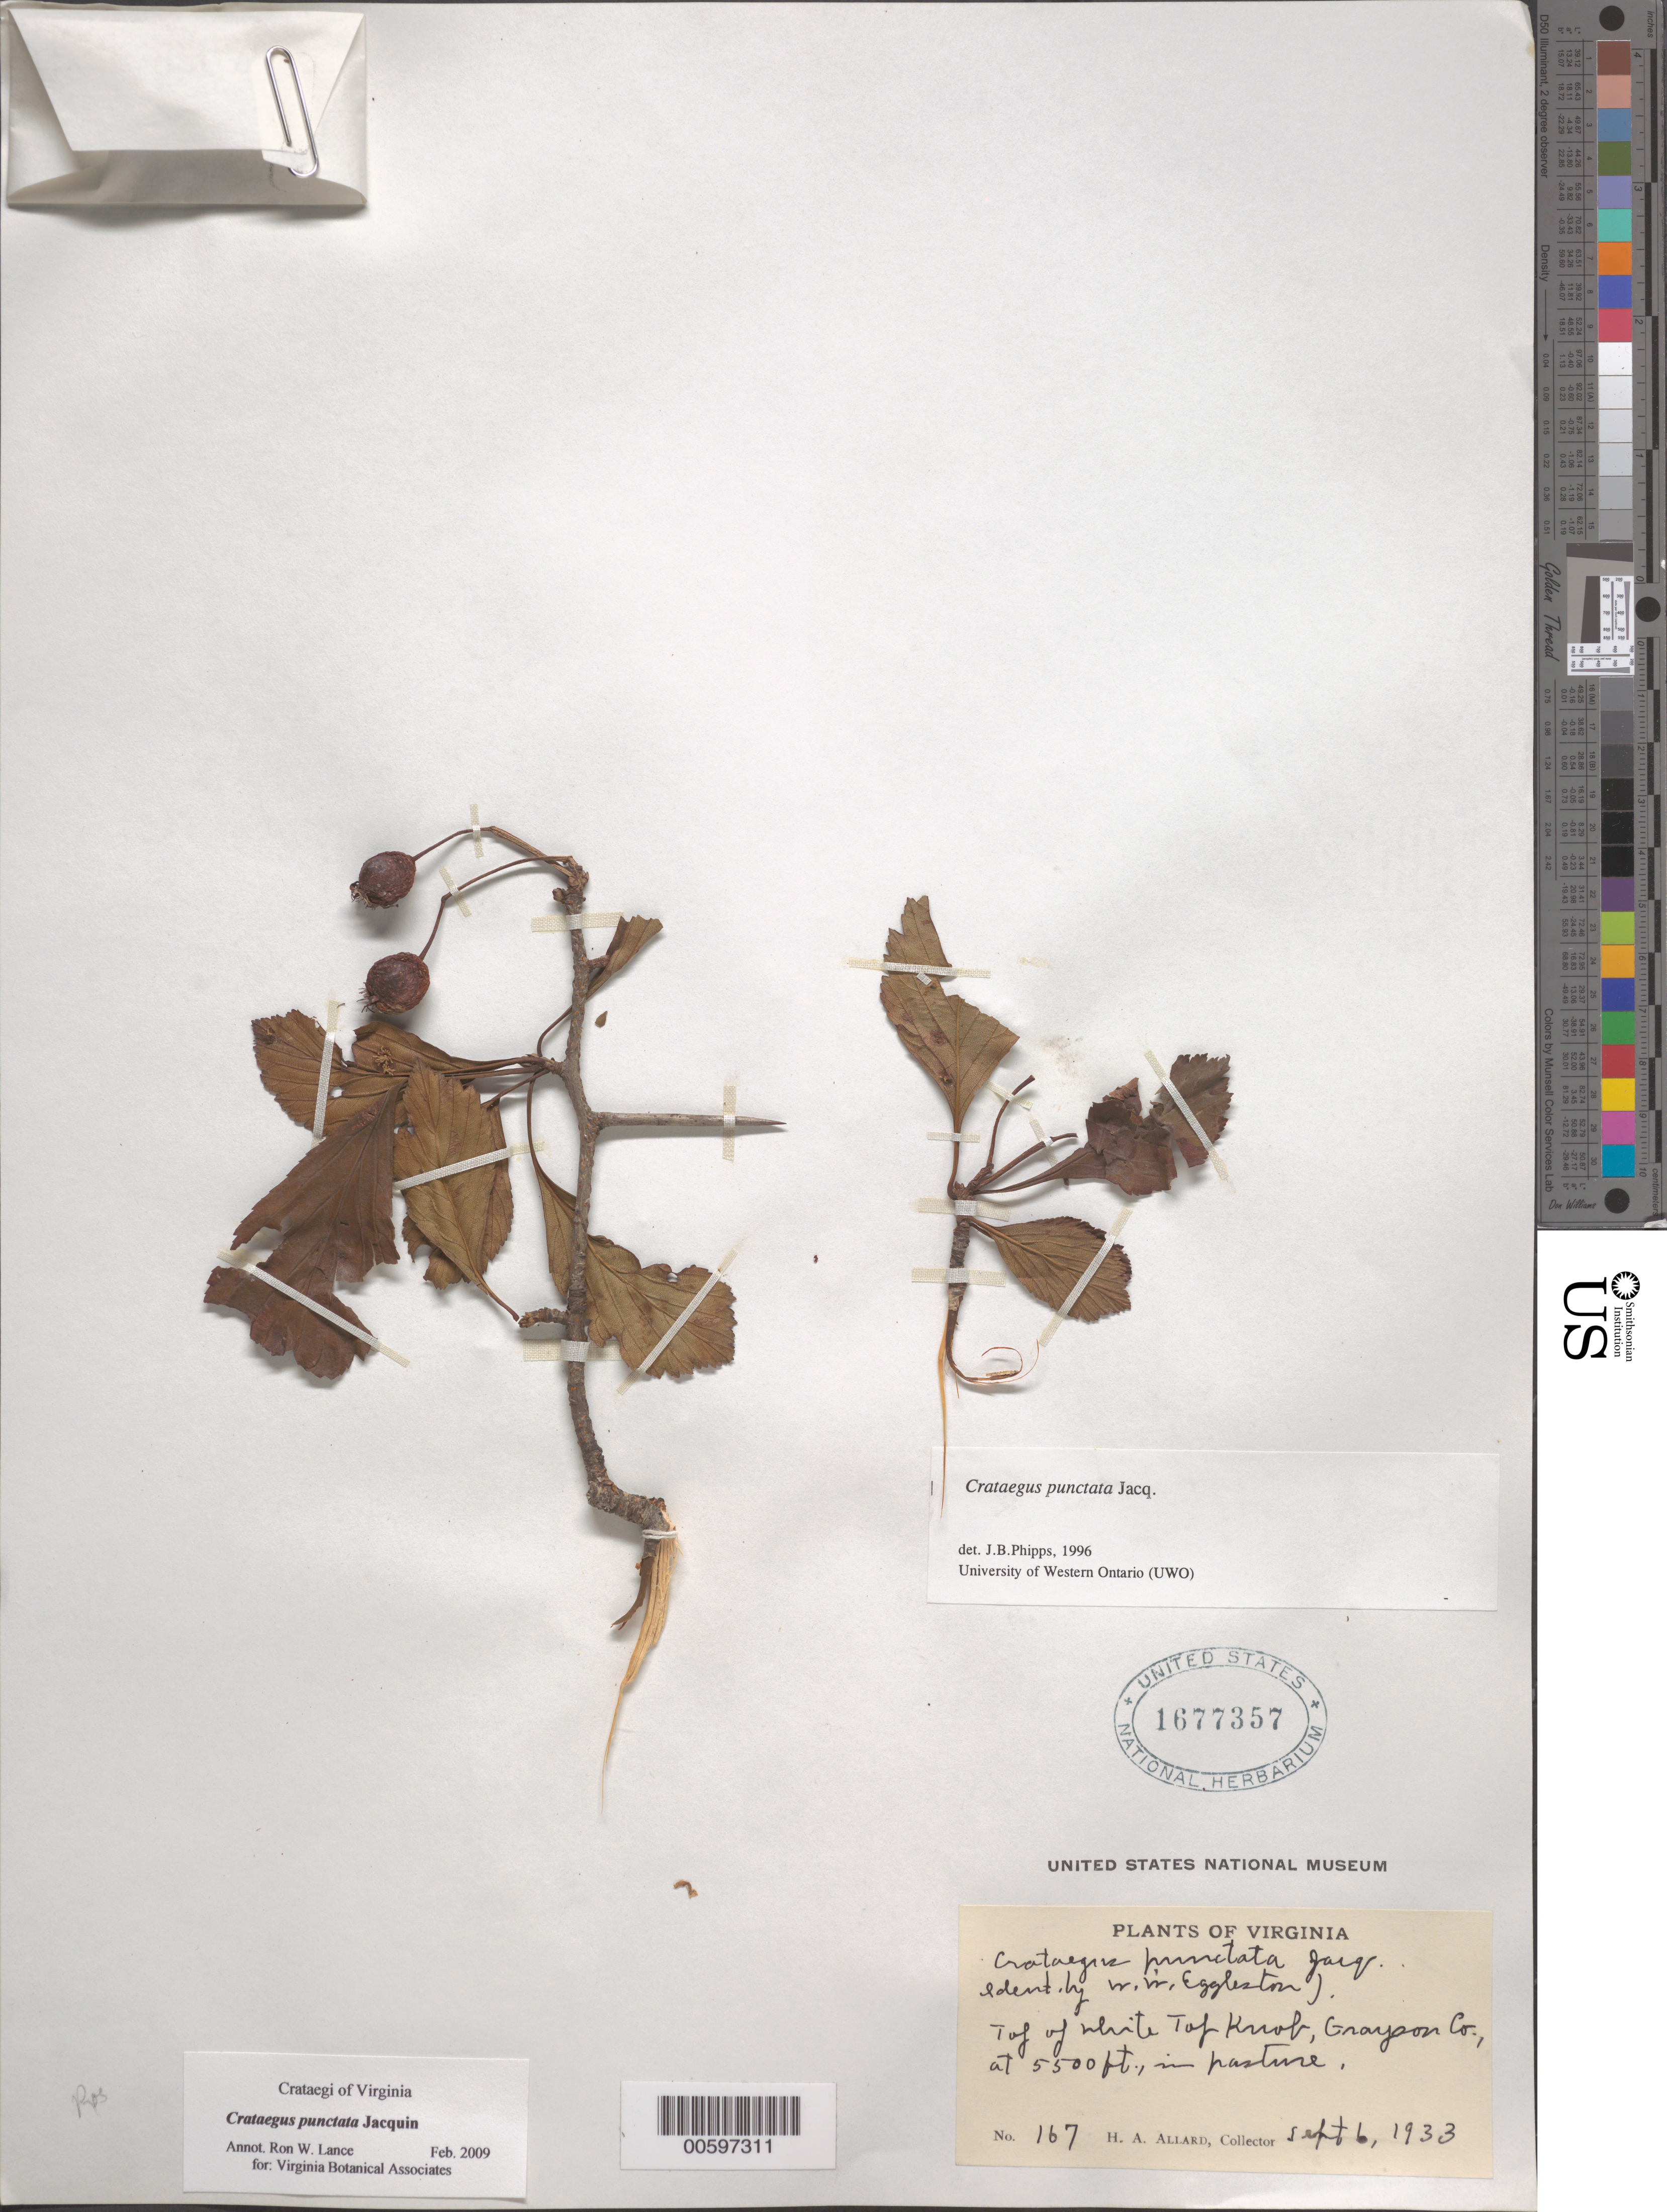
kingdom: Plantae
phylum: Tracheophyta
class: Magnoliopsida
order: Rosales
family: Rosaceae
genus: Crataegus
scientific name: Crataegus punctata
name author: Jacq.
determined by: Eggleston, W. W.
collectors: H. A. Allard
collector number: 167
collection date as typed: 06 Sep 1933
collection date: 1933-09-06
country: United States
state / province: Virginia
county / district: Grayson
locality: Top of White Top Knob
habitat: In pasture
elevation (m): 1676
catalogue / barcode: US 1677357